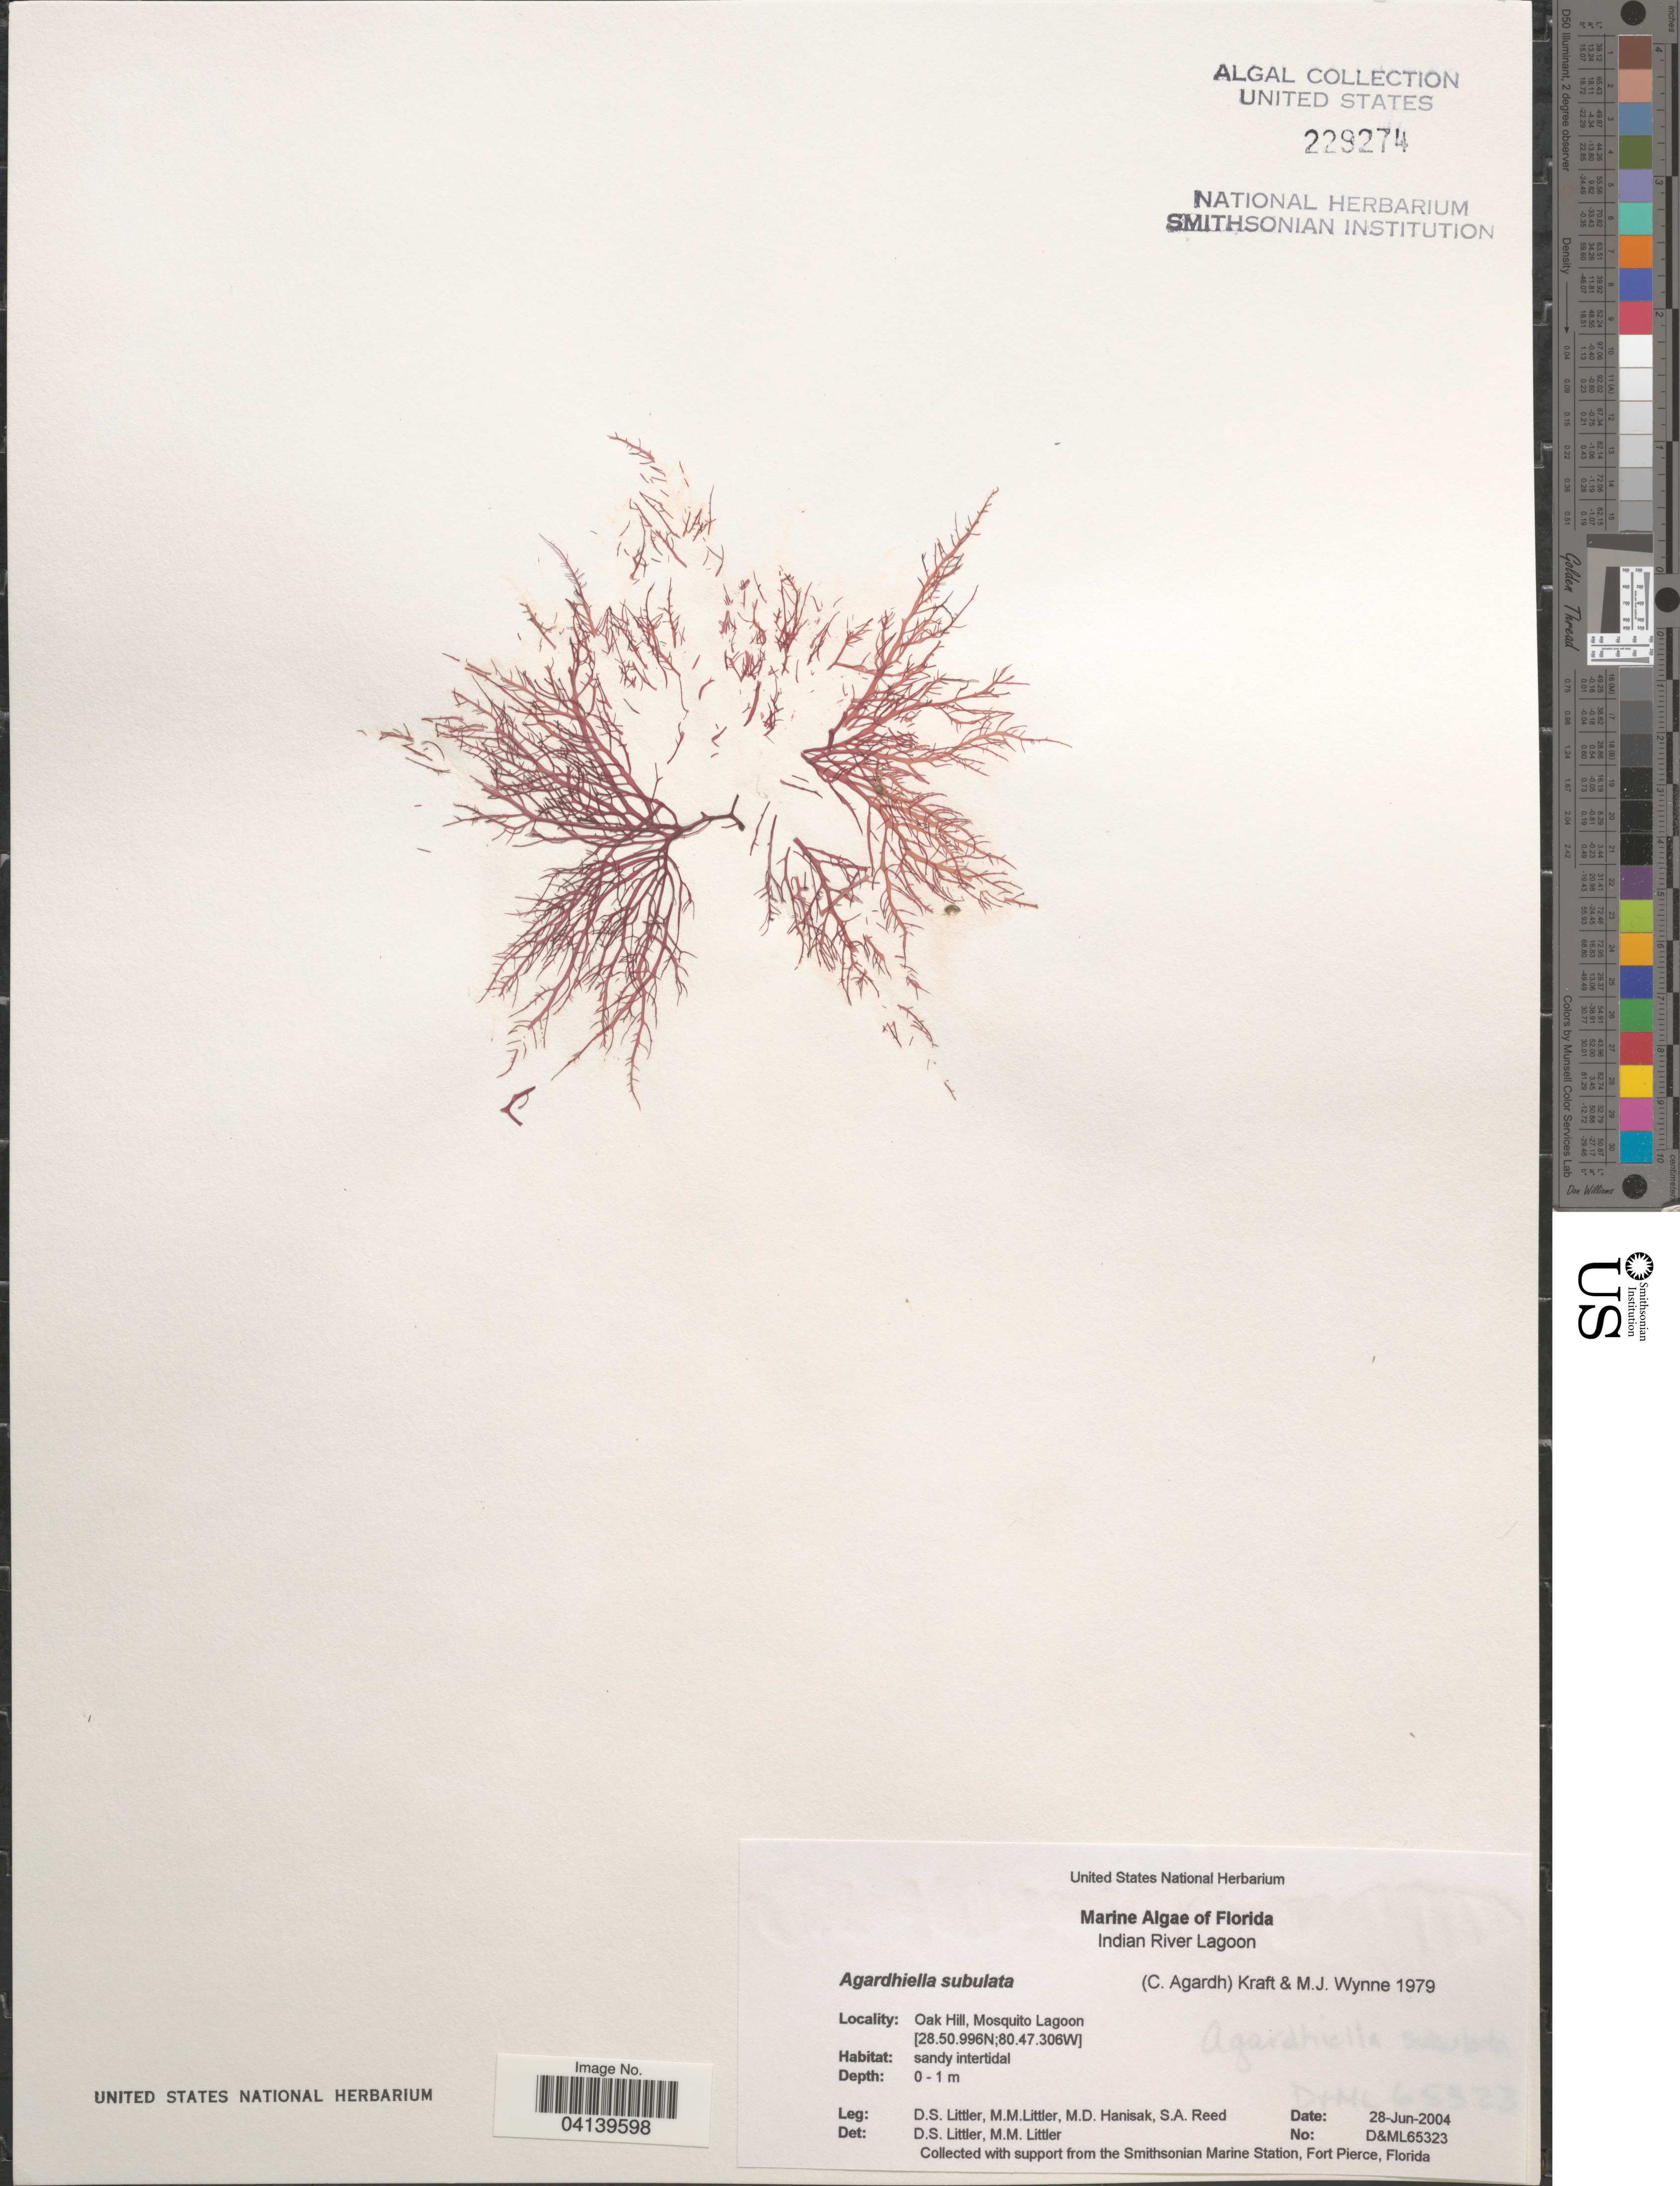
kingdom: Plantae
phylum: Rhodophyta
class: Florideophyceae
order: Gigartinales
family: Solieriaceae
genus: Agardhiella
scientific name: Agardhiella subulata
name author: (C. Agardh) G.T.Kraft & M.J. Wynne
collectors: D. S. Littler, M. Hanisak & S. Reed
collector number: D&ML65323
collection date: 2004-06-28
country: United States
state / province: Florida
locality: Indian River Lagoon. Oak Hill, Mosquito Lagoon.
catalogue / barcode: US 229274